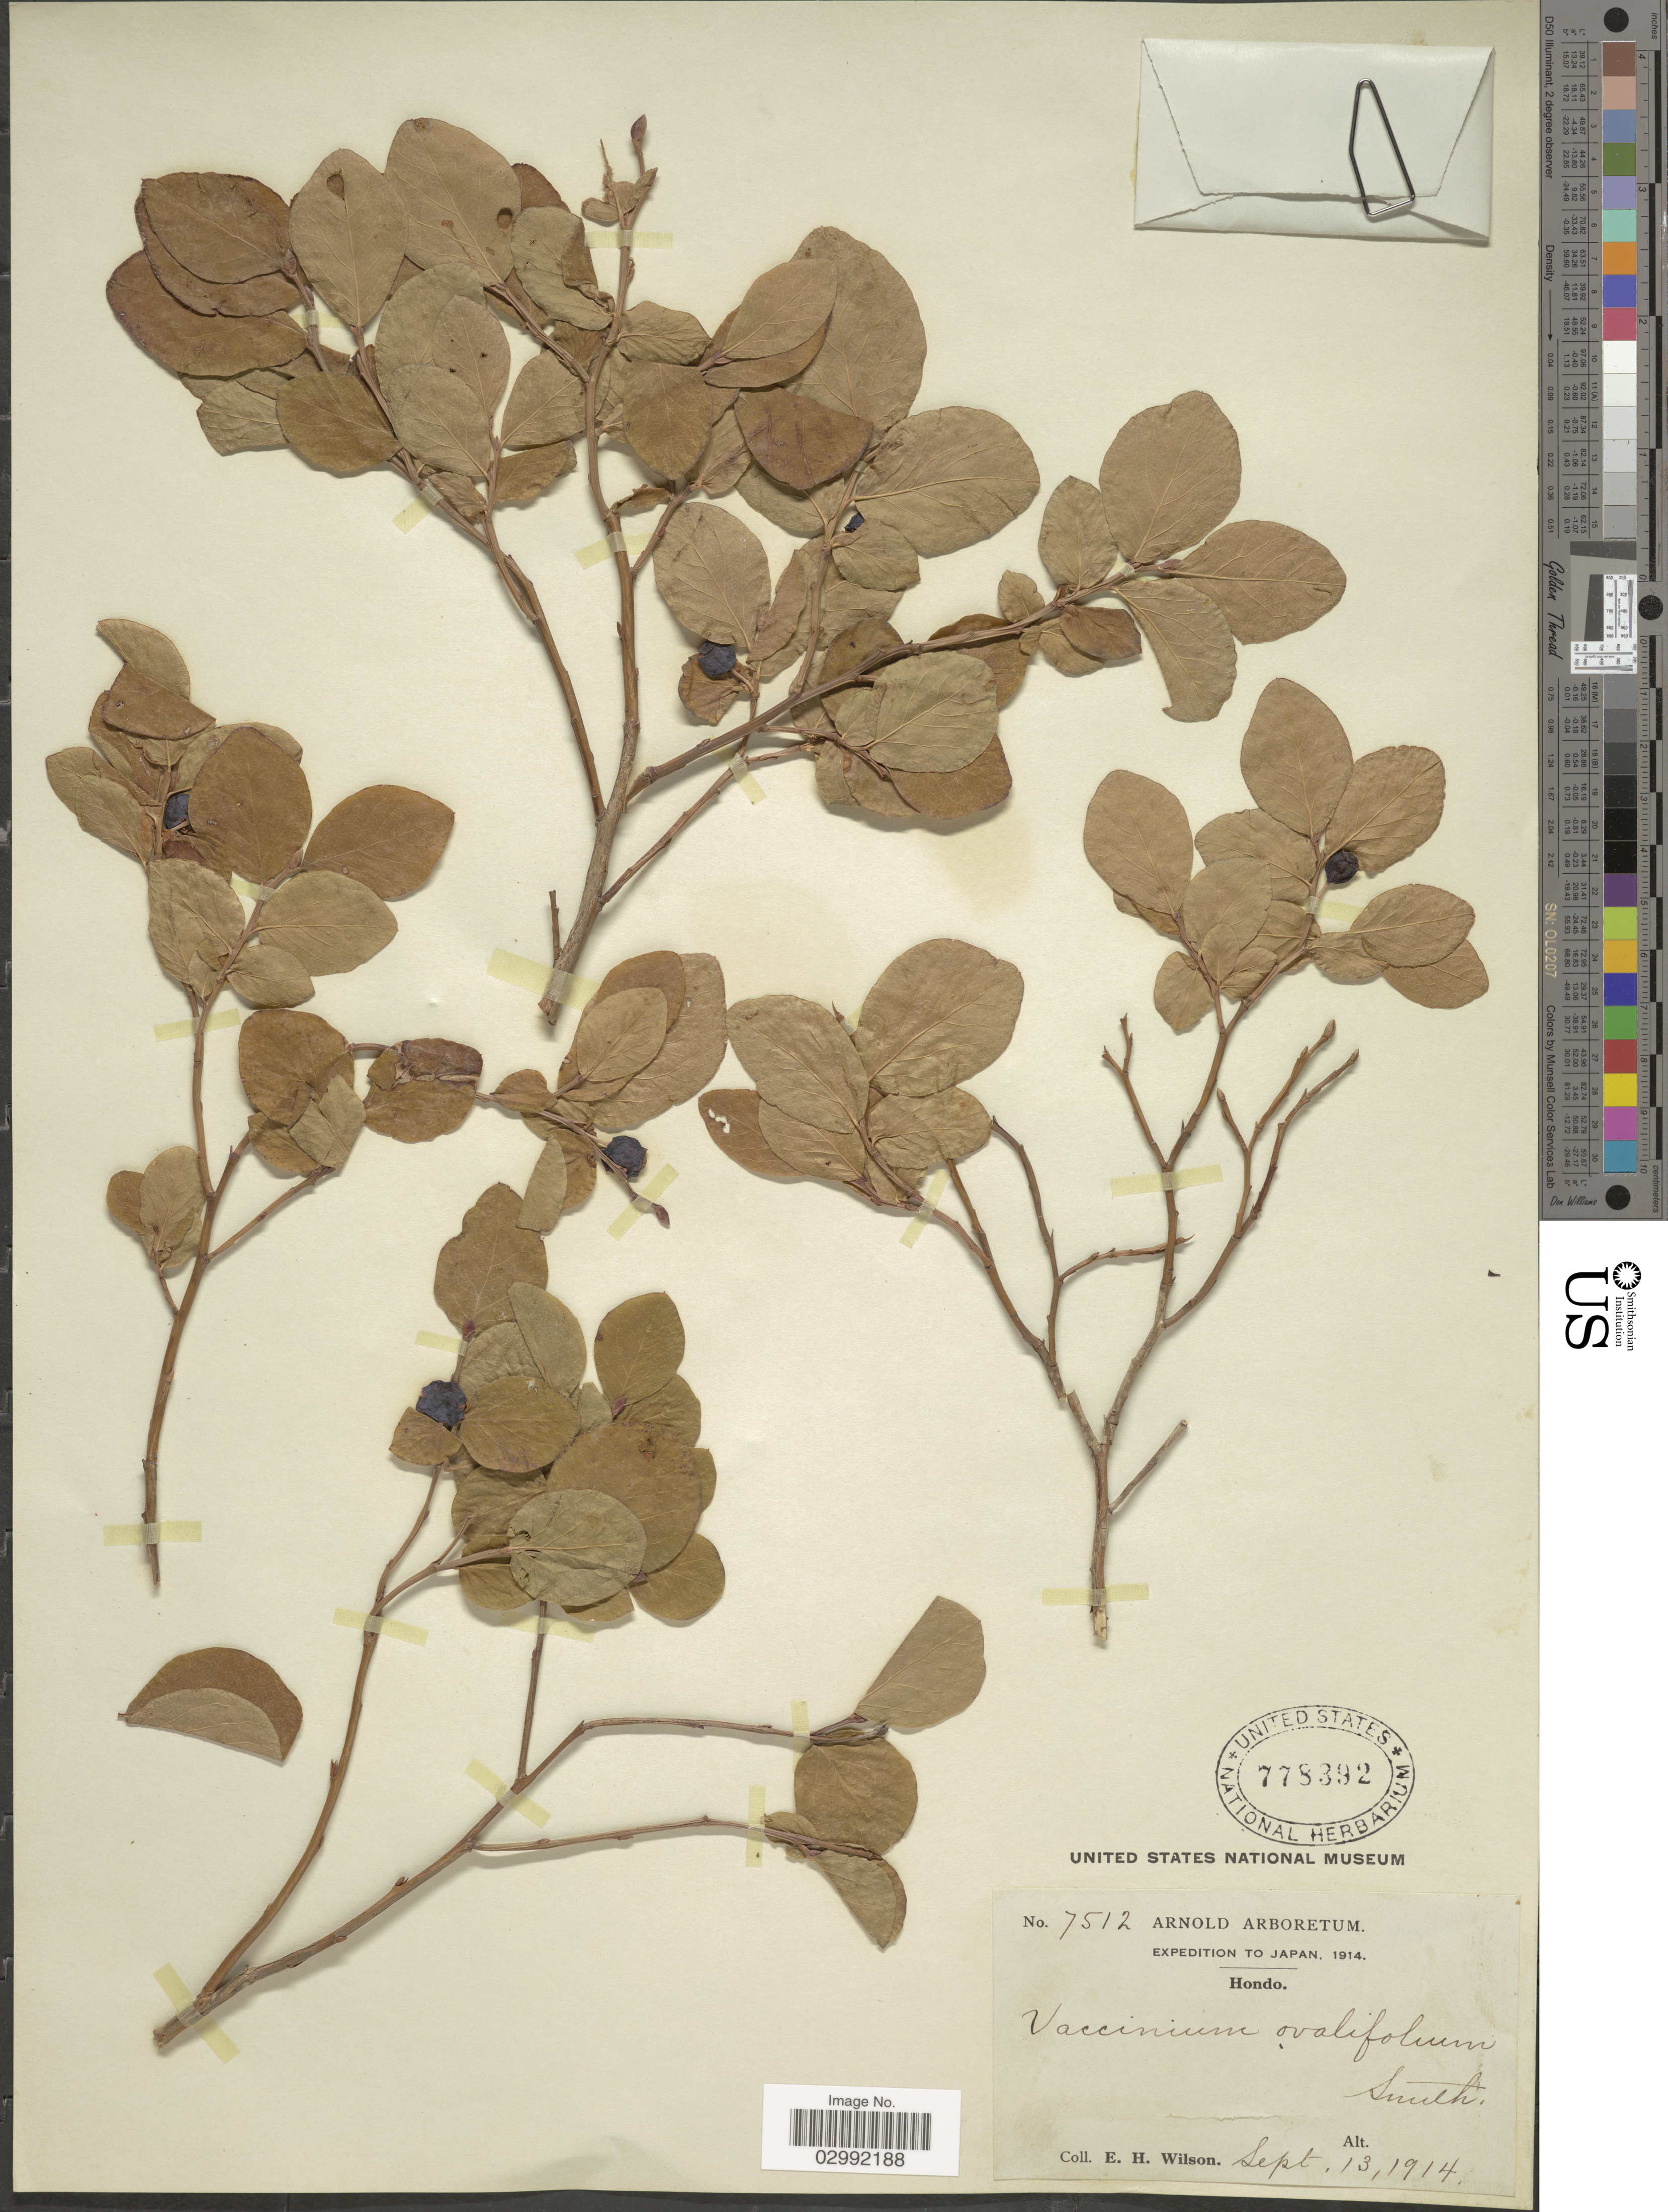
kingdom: Plantae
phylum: Tracheophyta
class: Magnoliopsida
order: Ericales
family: Ericaceae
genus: Vaccinium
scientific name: Vaccinium ovalifolium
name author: Sm.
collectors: E. Wilson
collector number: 7512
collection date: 1914-09-13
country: Japan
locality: Hondo.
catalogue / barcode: US 778392